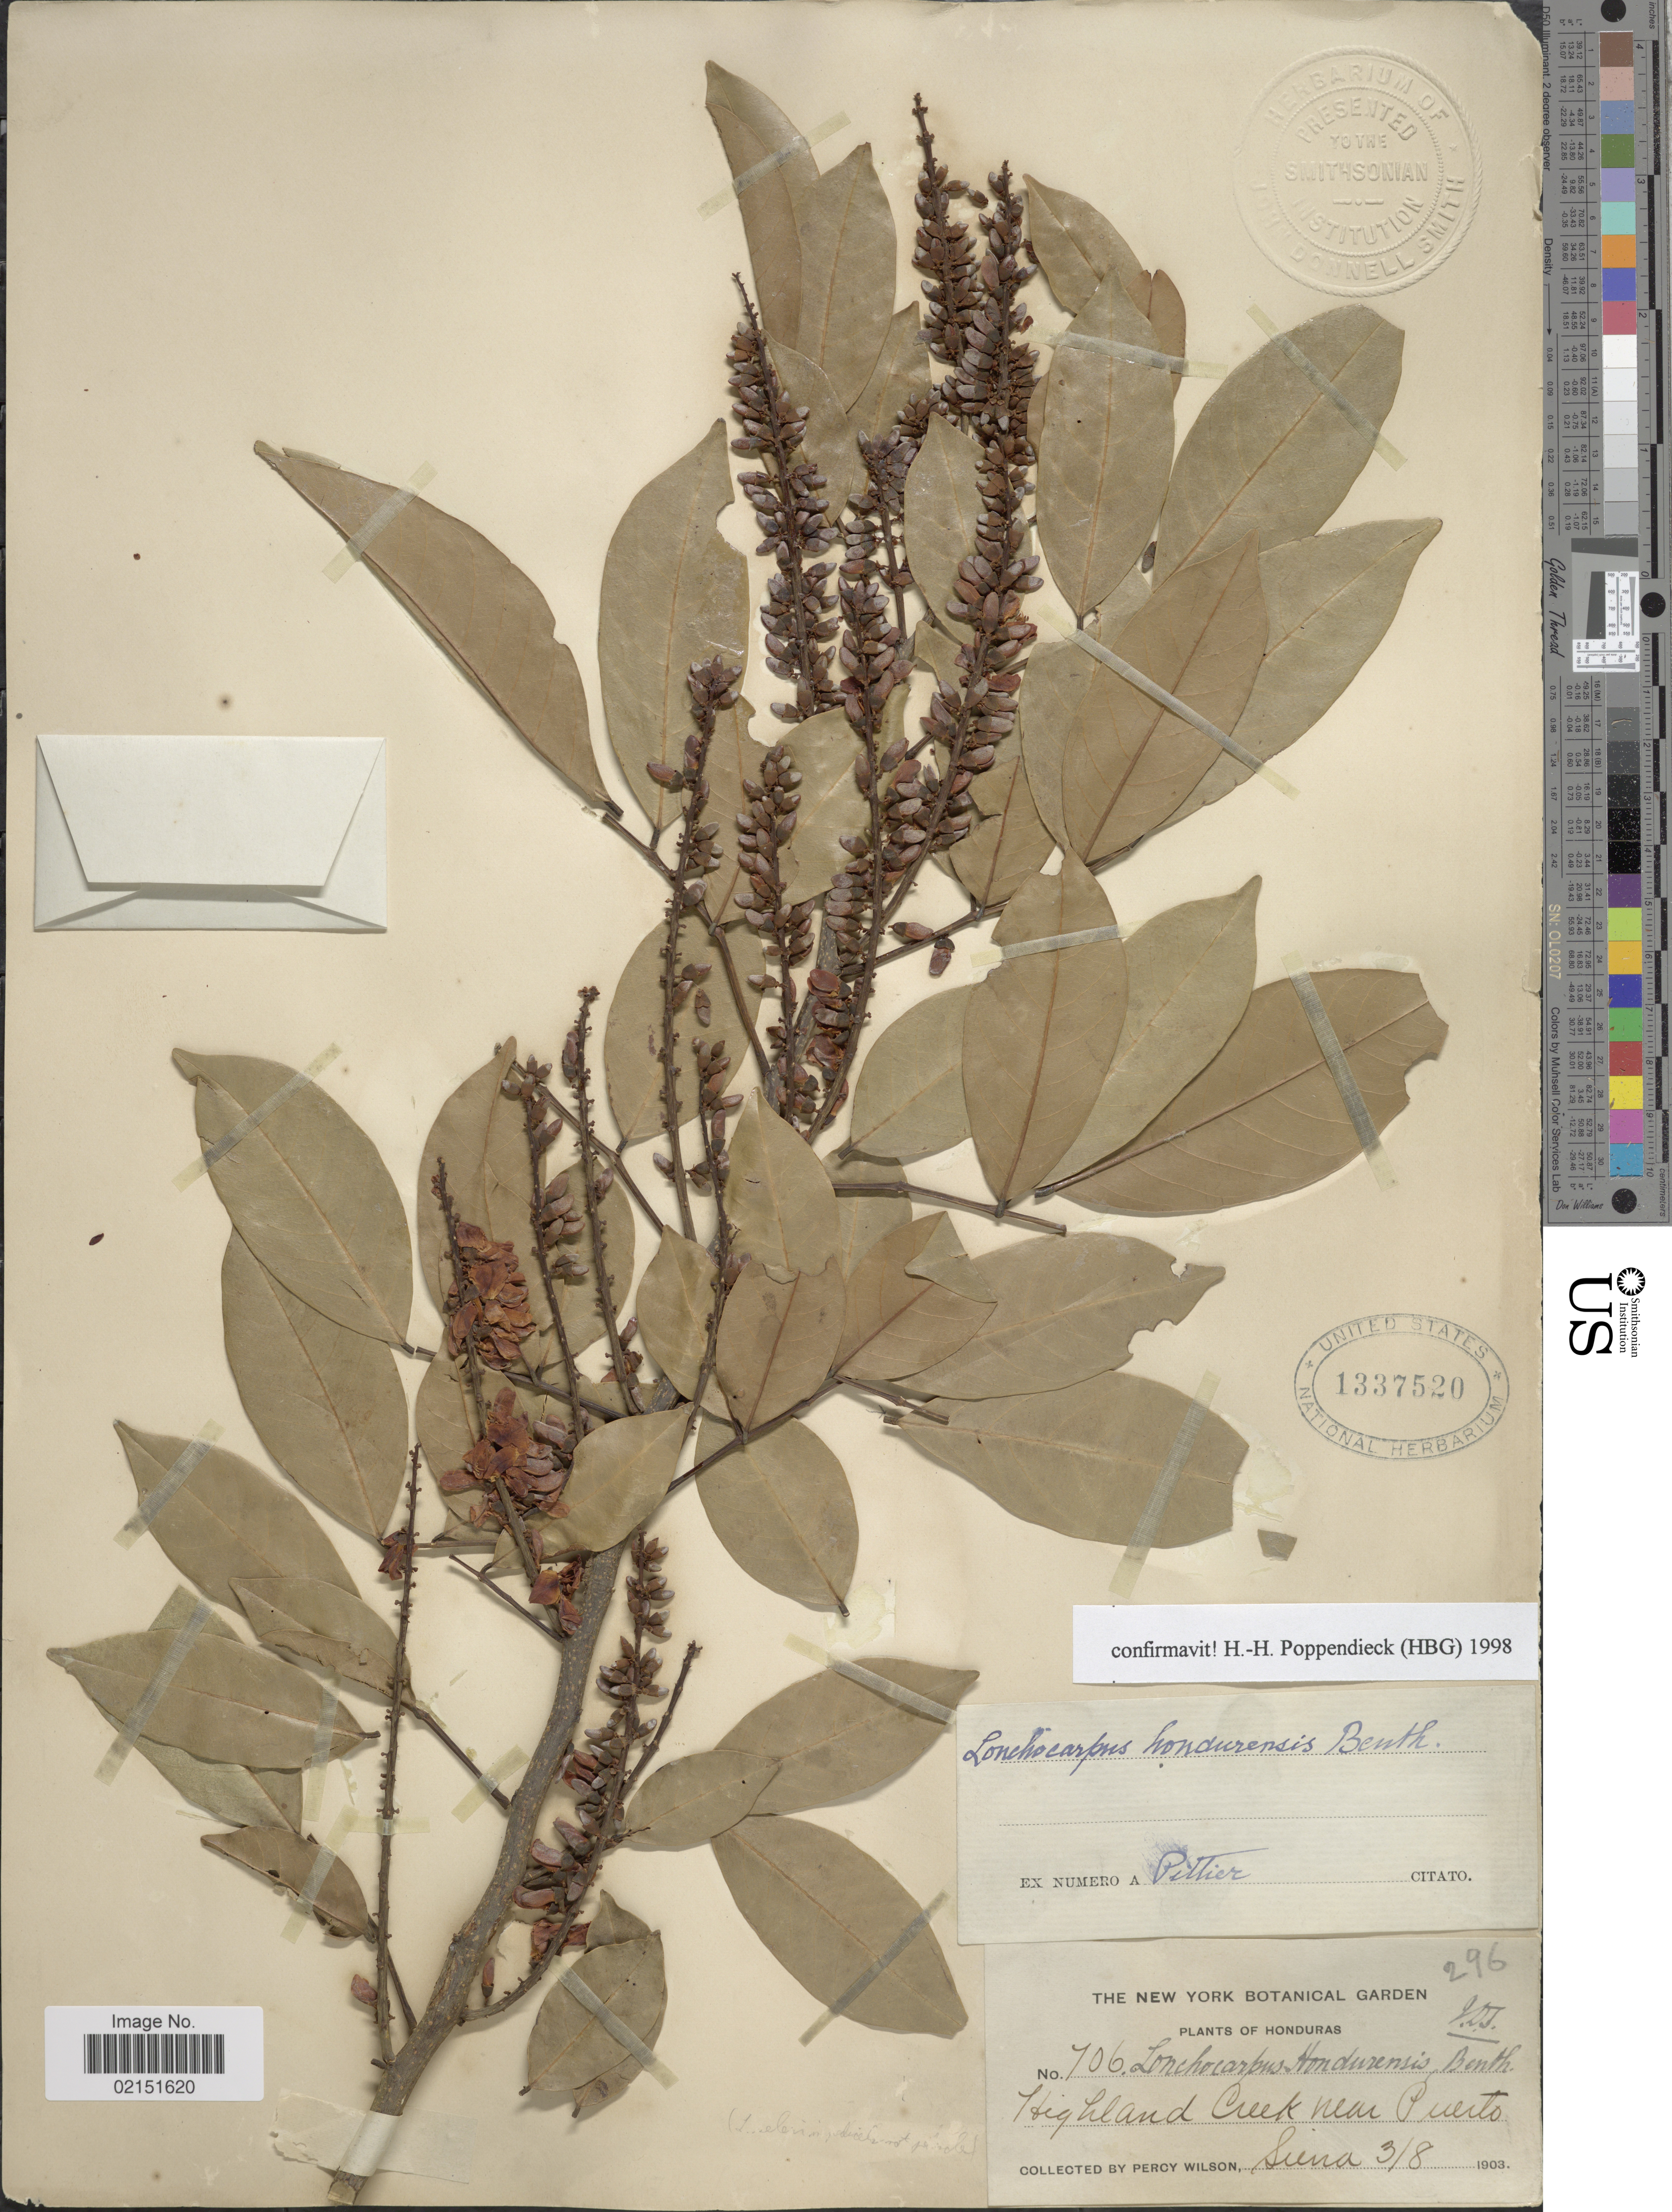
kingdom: Plantae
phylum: Tracheophyta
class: Magnoliopsida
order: Fabales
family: Fabaceae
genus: Lonchocarpus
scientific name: Lonchocarpus hondurensis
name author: Benth.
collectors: P. Wilson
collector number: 706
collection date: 1903-08-03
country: Honduras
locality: Highland Creek near Puerto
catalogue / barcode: US 1337520